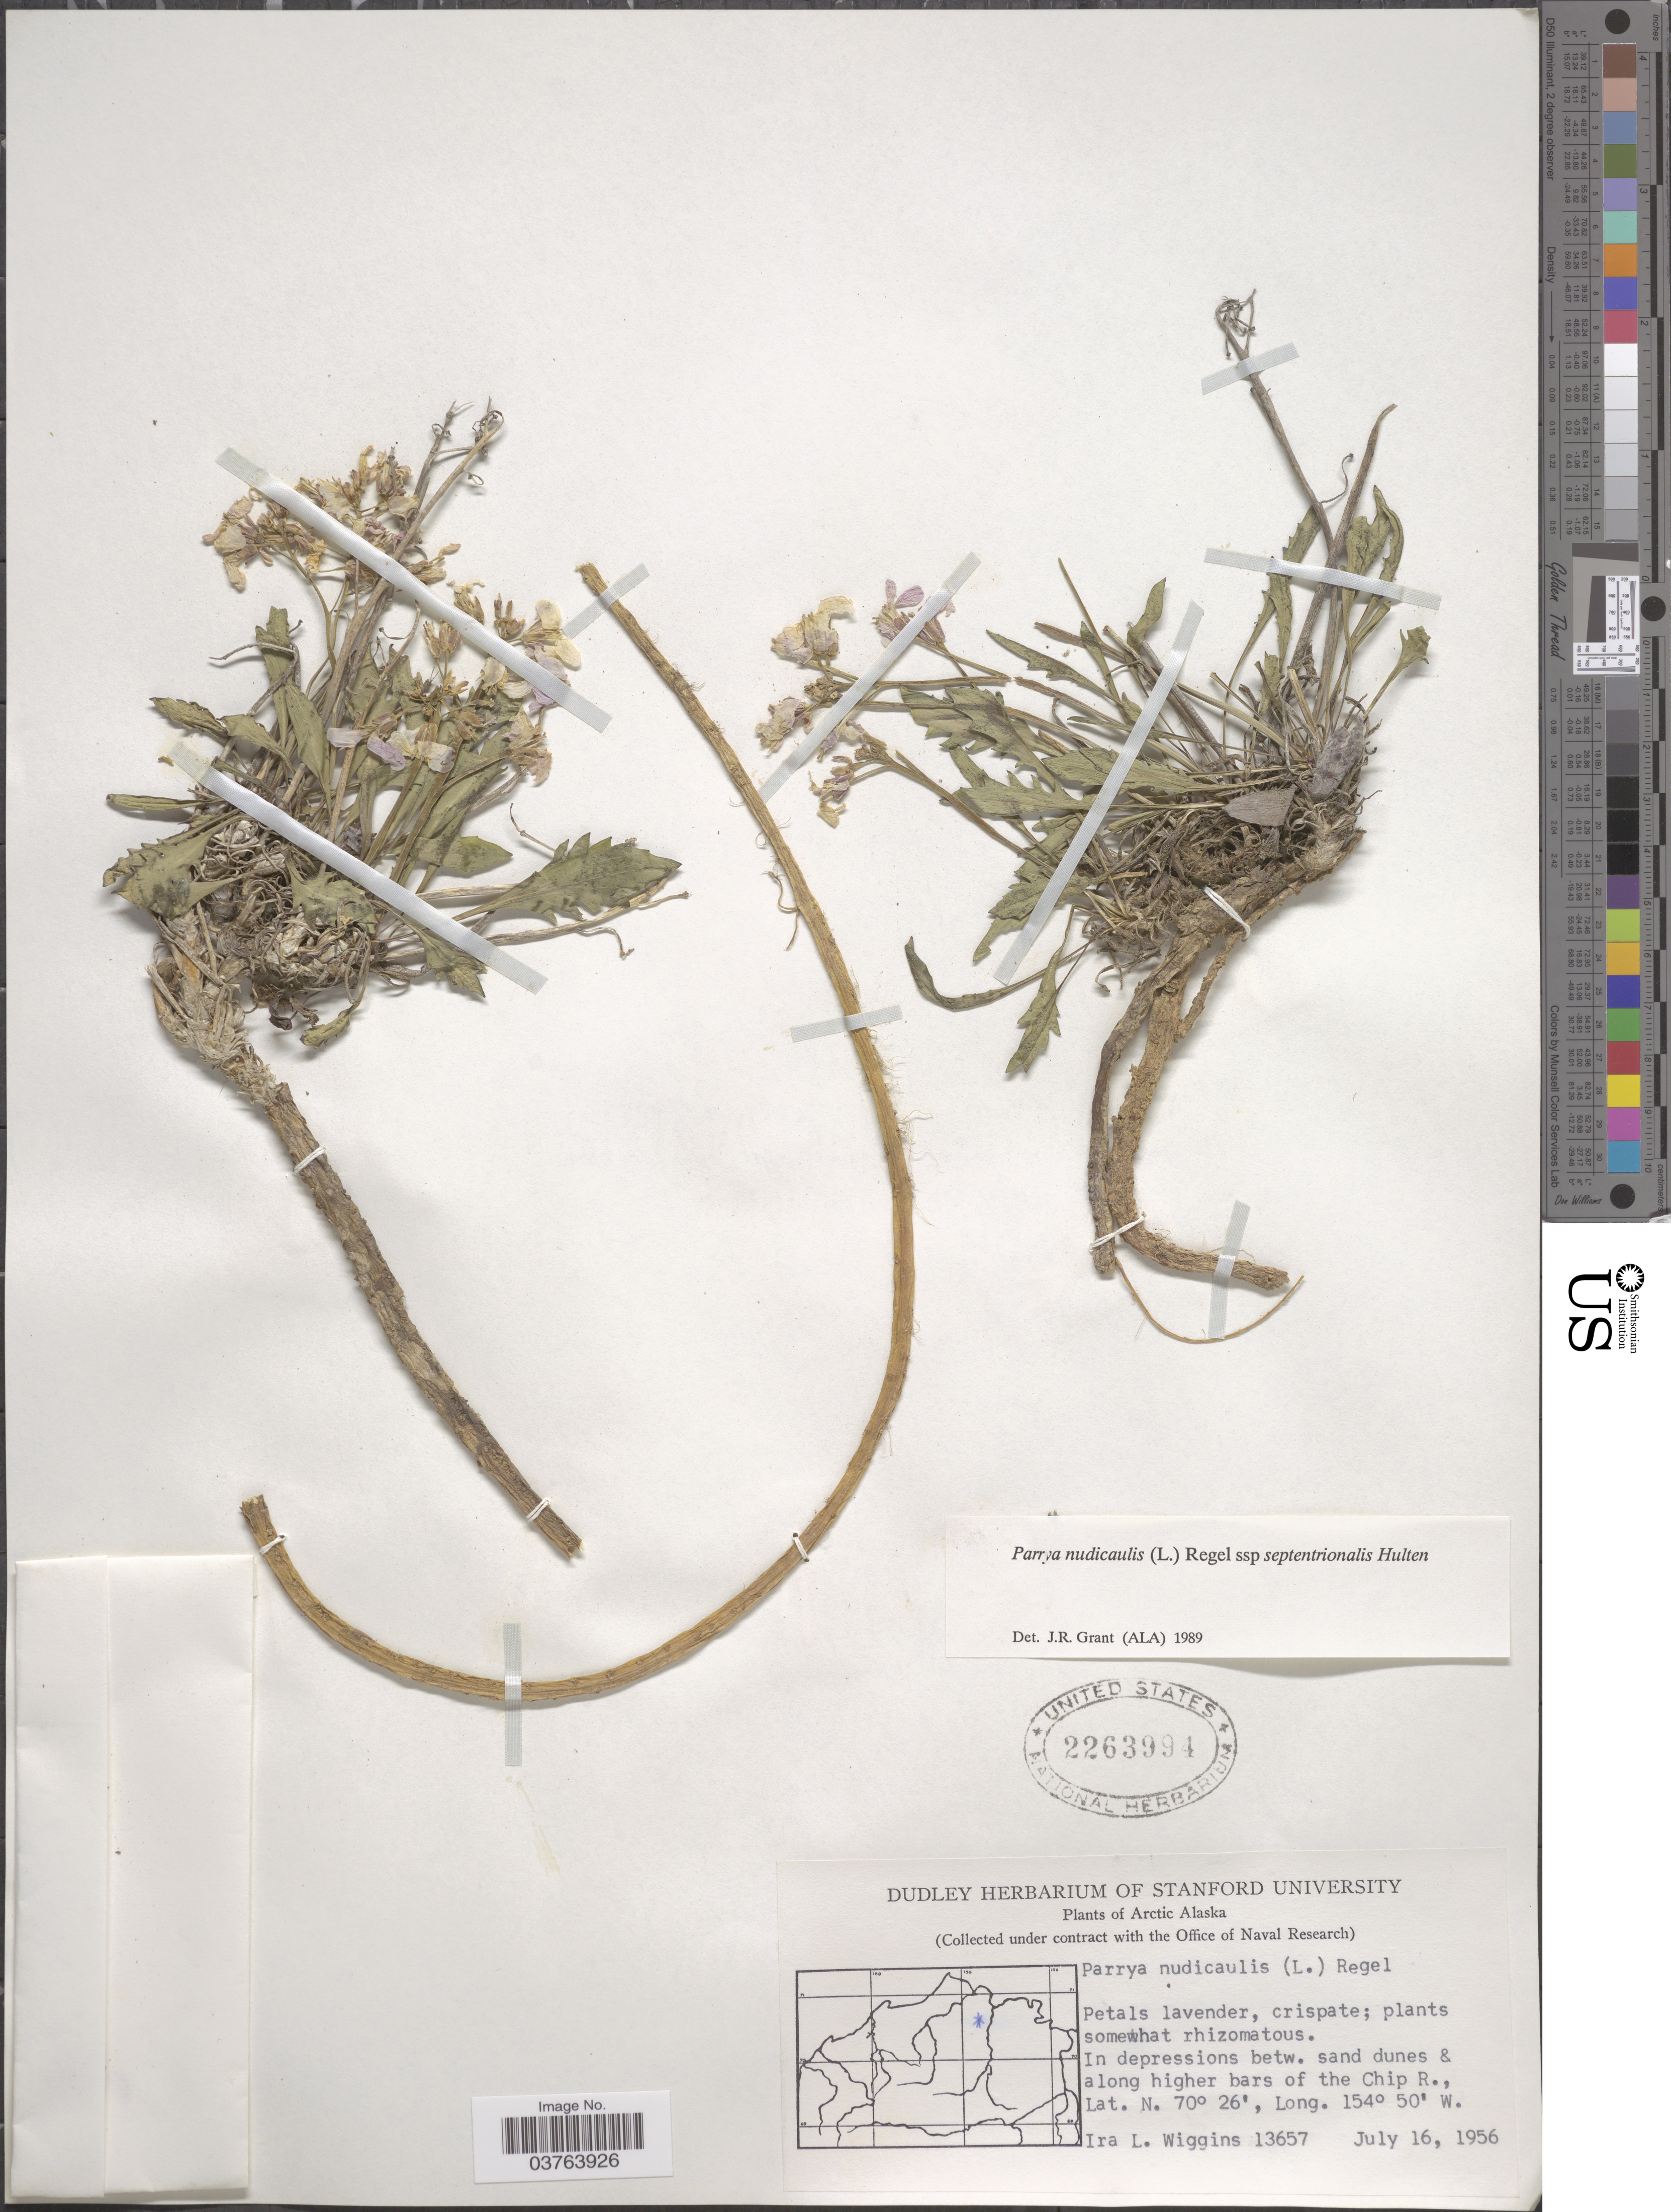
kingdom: Plantae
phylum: Tracheophyta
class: Magnoliopsida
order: Brassicales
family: Brassicaceae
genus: Parrya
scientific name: Parrya nudicaulis subsp. septentrionalis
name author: Hultén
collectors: I. L. Wiggins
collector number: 13657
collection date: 1956-07-16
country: United States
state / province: Alaska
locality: Arctic Alaska. In depressions betw. sand dunes & along higher bars of the Chip R.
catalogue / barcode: US 2263994